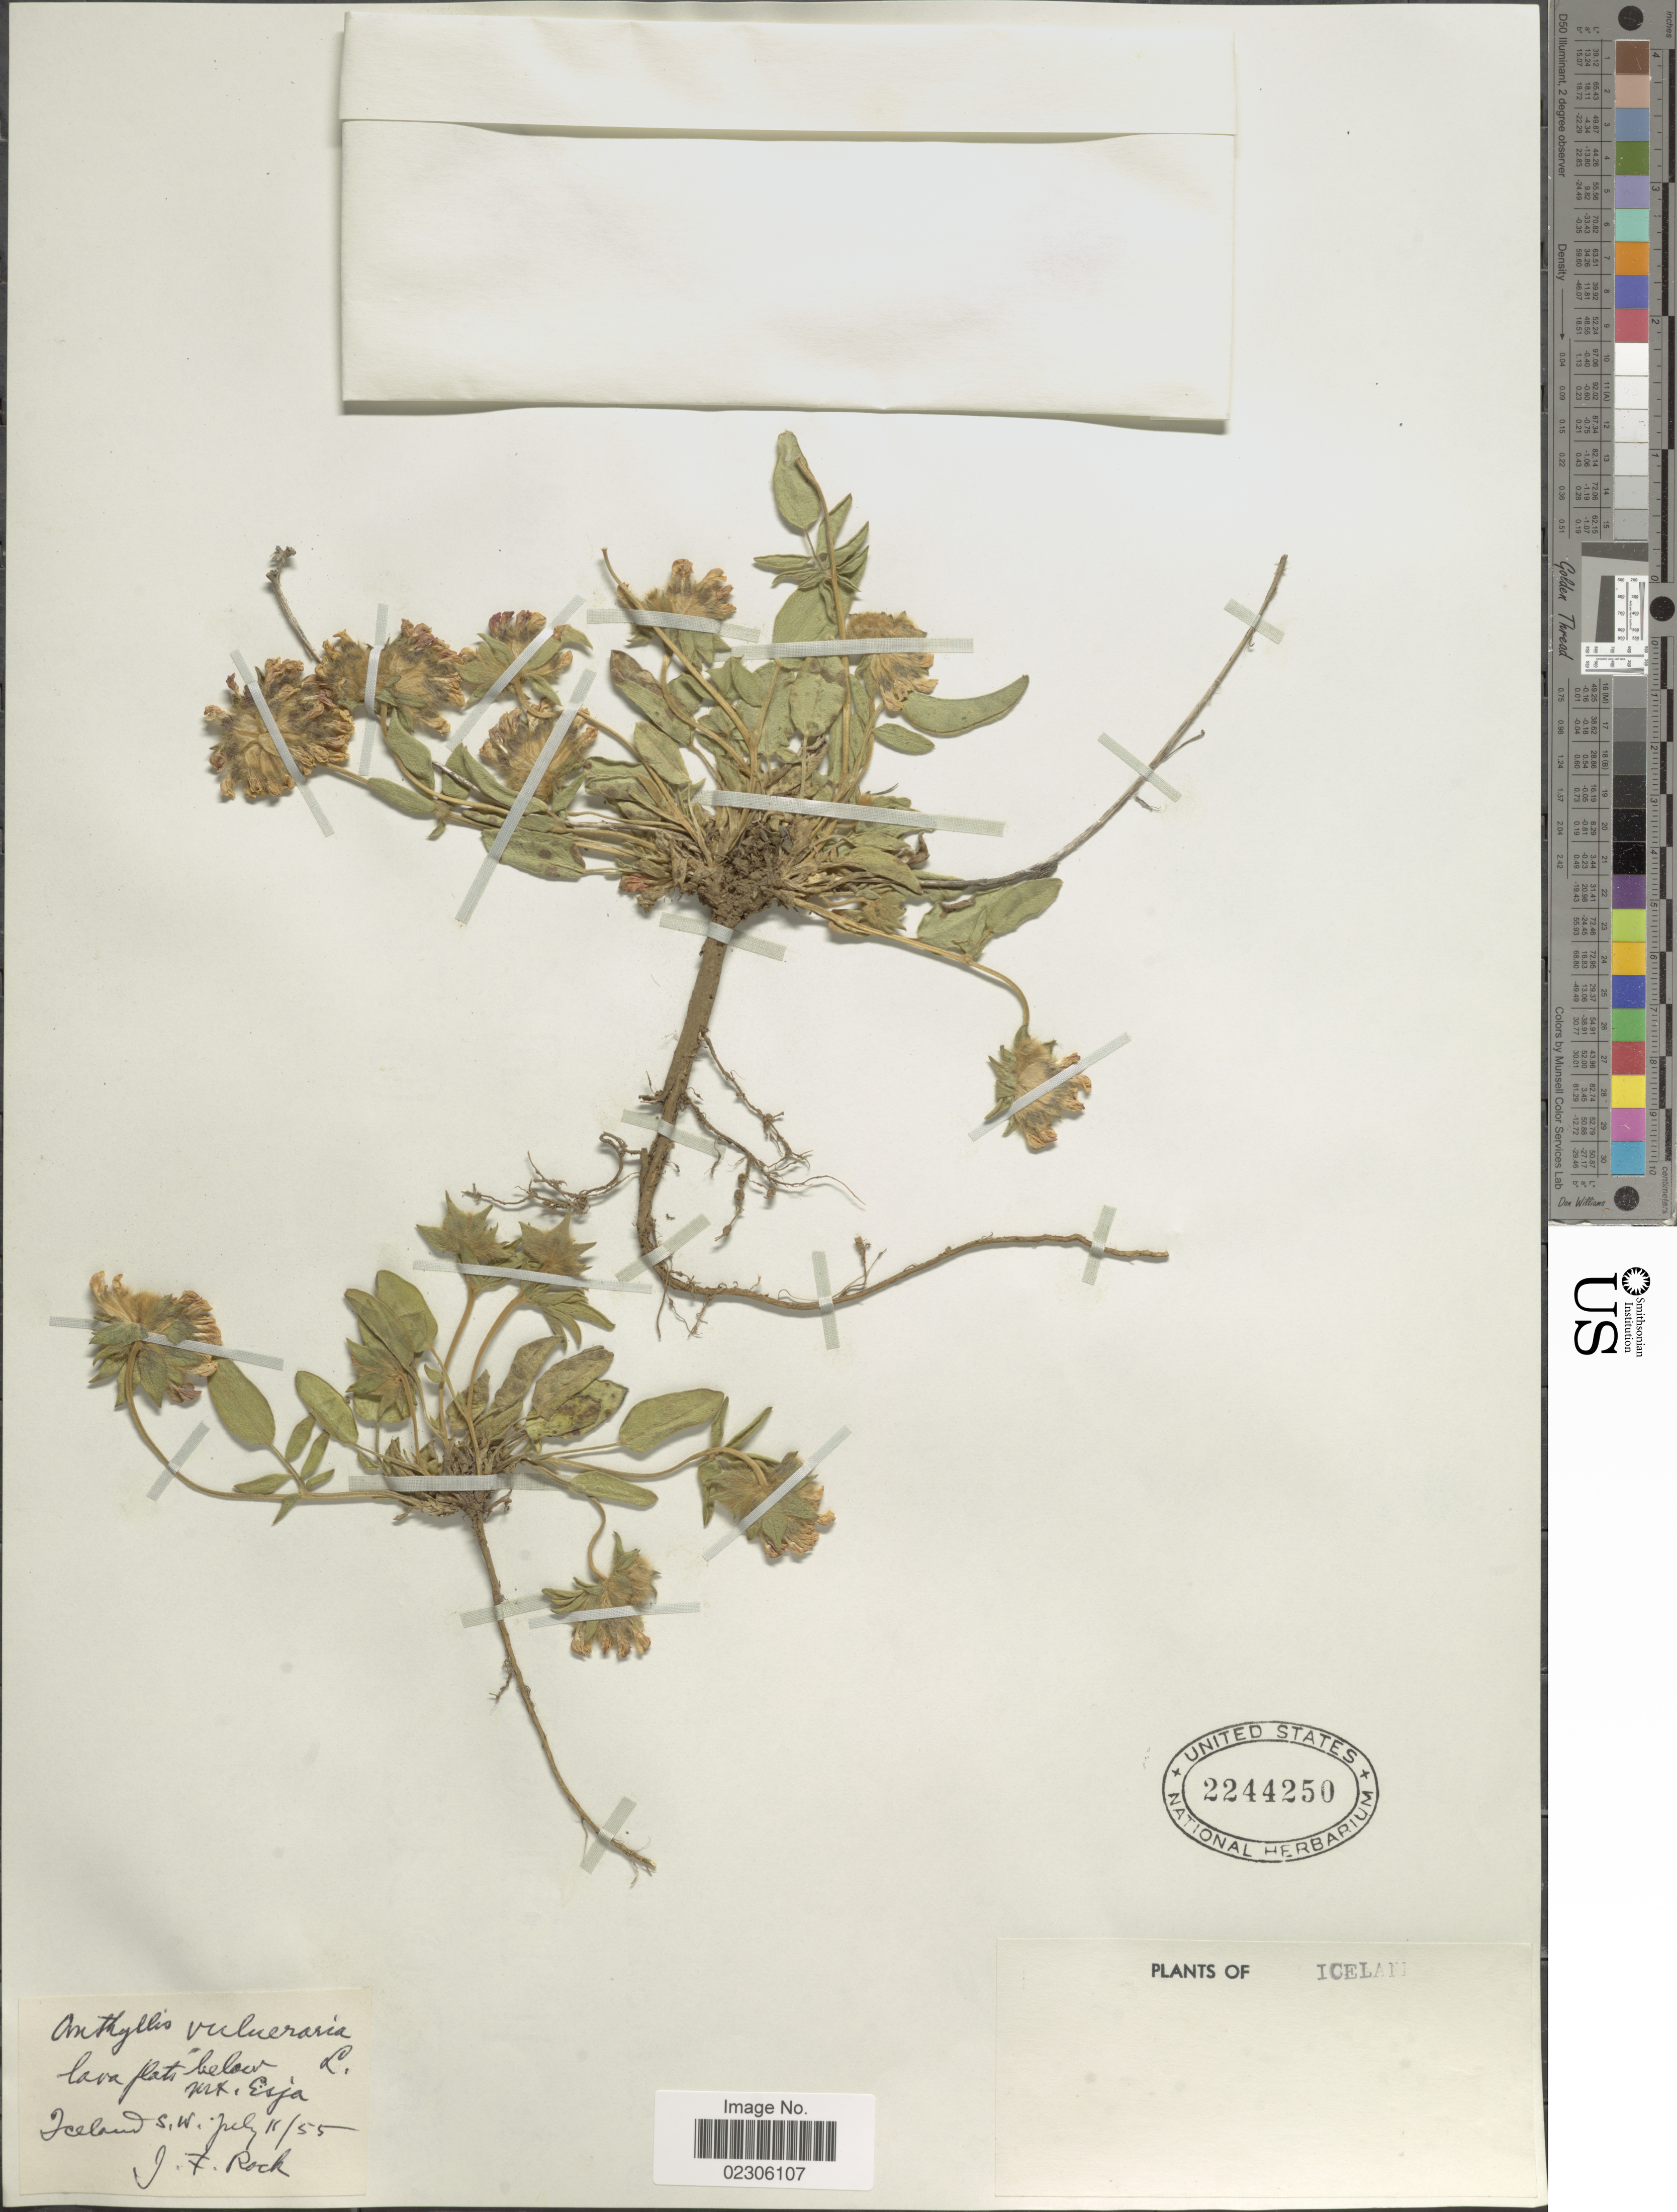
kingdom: Plantae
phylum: Tracheophyta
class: Magnoliopsida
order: Fabales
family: Fabaceae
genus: Anthyllis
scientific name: Anthyllis vulneraria subsp. borealis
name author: Jalas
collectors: J. Rock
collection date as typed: Transcribed d/m/y: 11/7/55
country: Iceland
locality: Iceland S. W., Lava flats below Mt. Esja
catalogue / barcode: US 2244250